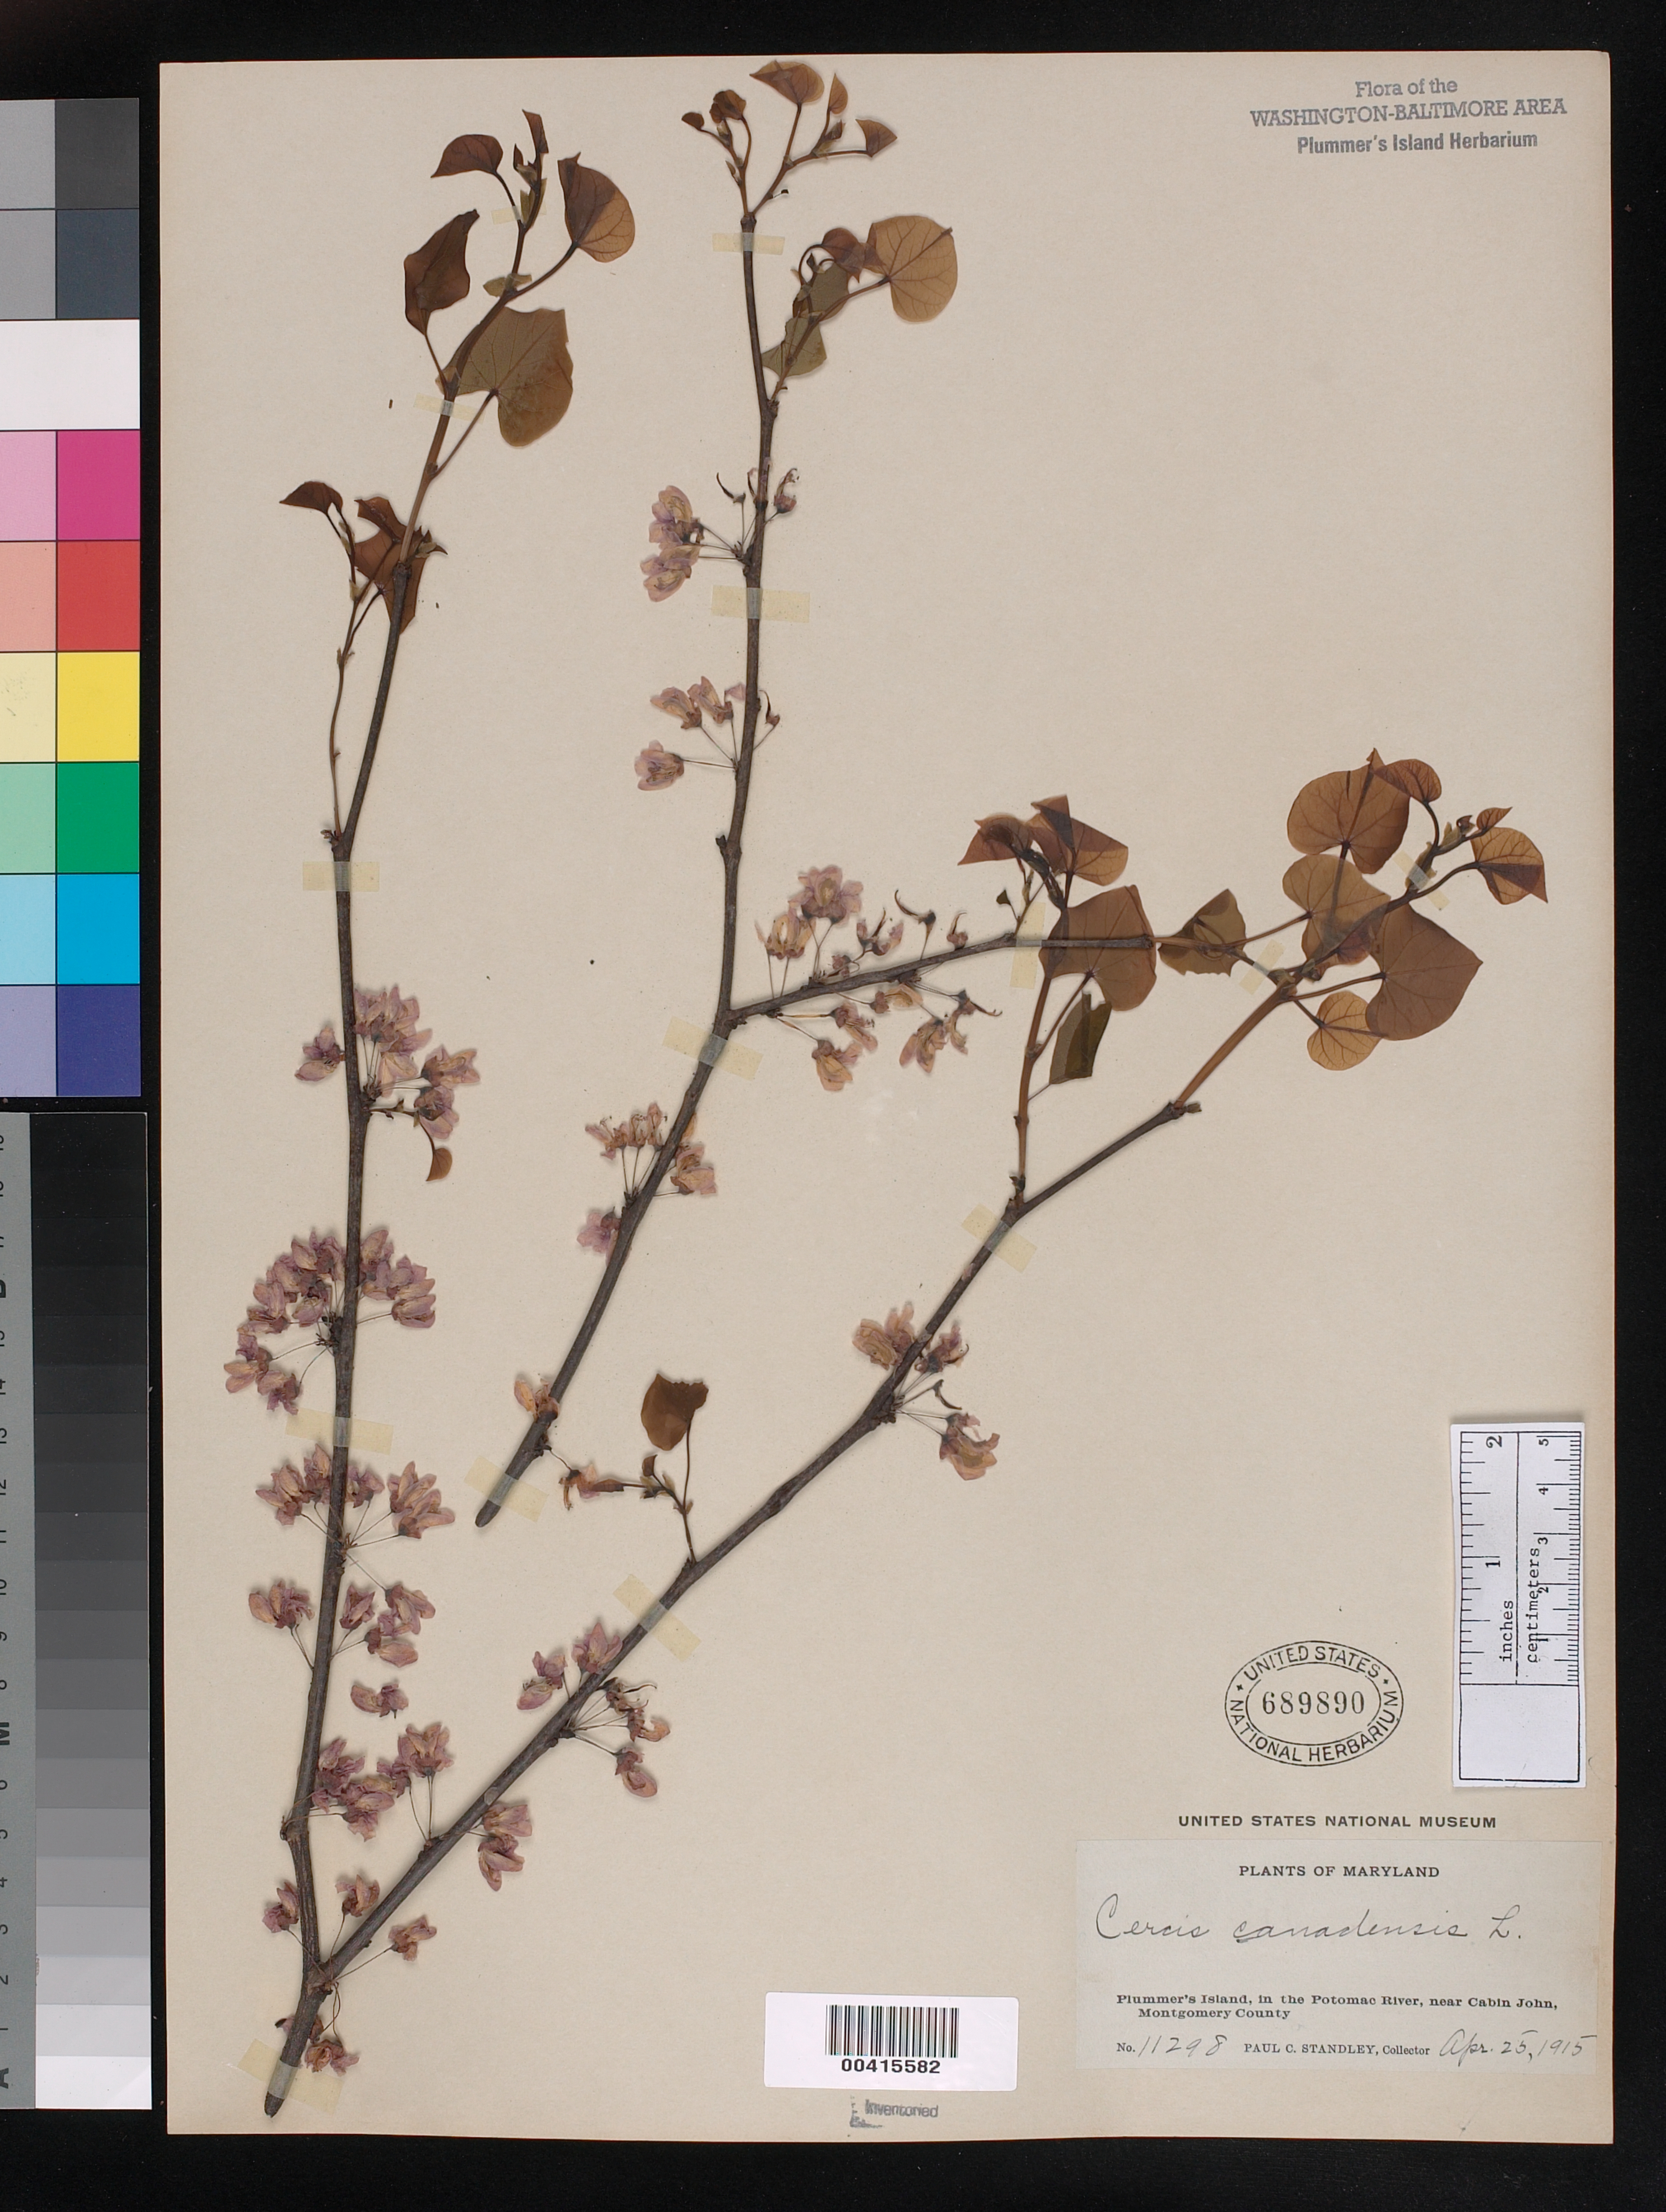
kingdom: Plantae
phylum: Tracheophyta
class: Magnoliopsida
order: Fabales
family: Fabaceae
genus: Cercis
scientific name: Cercis canadensis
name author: L.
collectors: P. C. Standley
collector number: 11298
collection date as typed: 25 Apr 1915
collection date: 1915-04-25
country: United States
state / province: Maryland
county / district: Montgomery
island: Plummers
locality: Plummer's Island C. & O. Canal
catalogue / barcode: US 689890